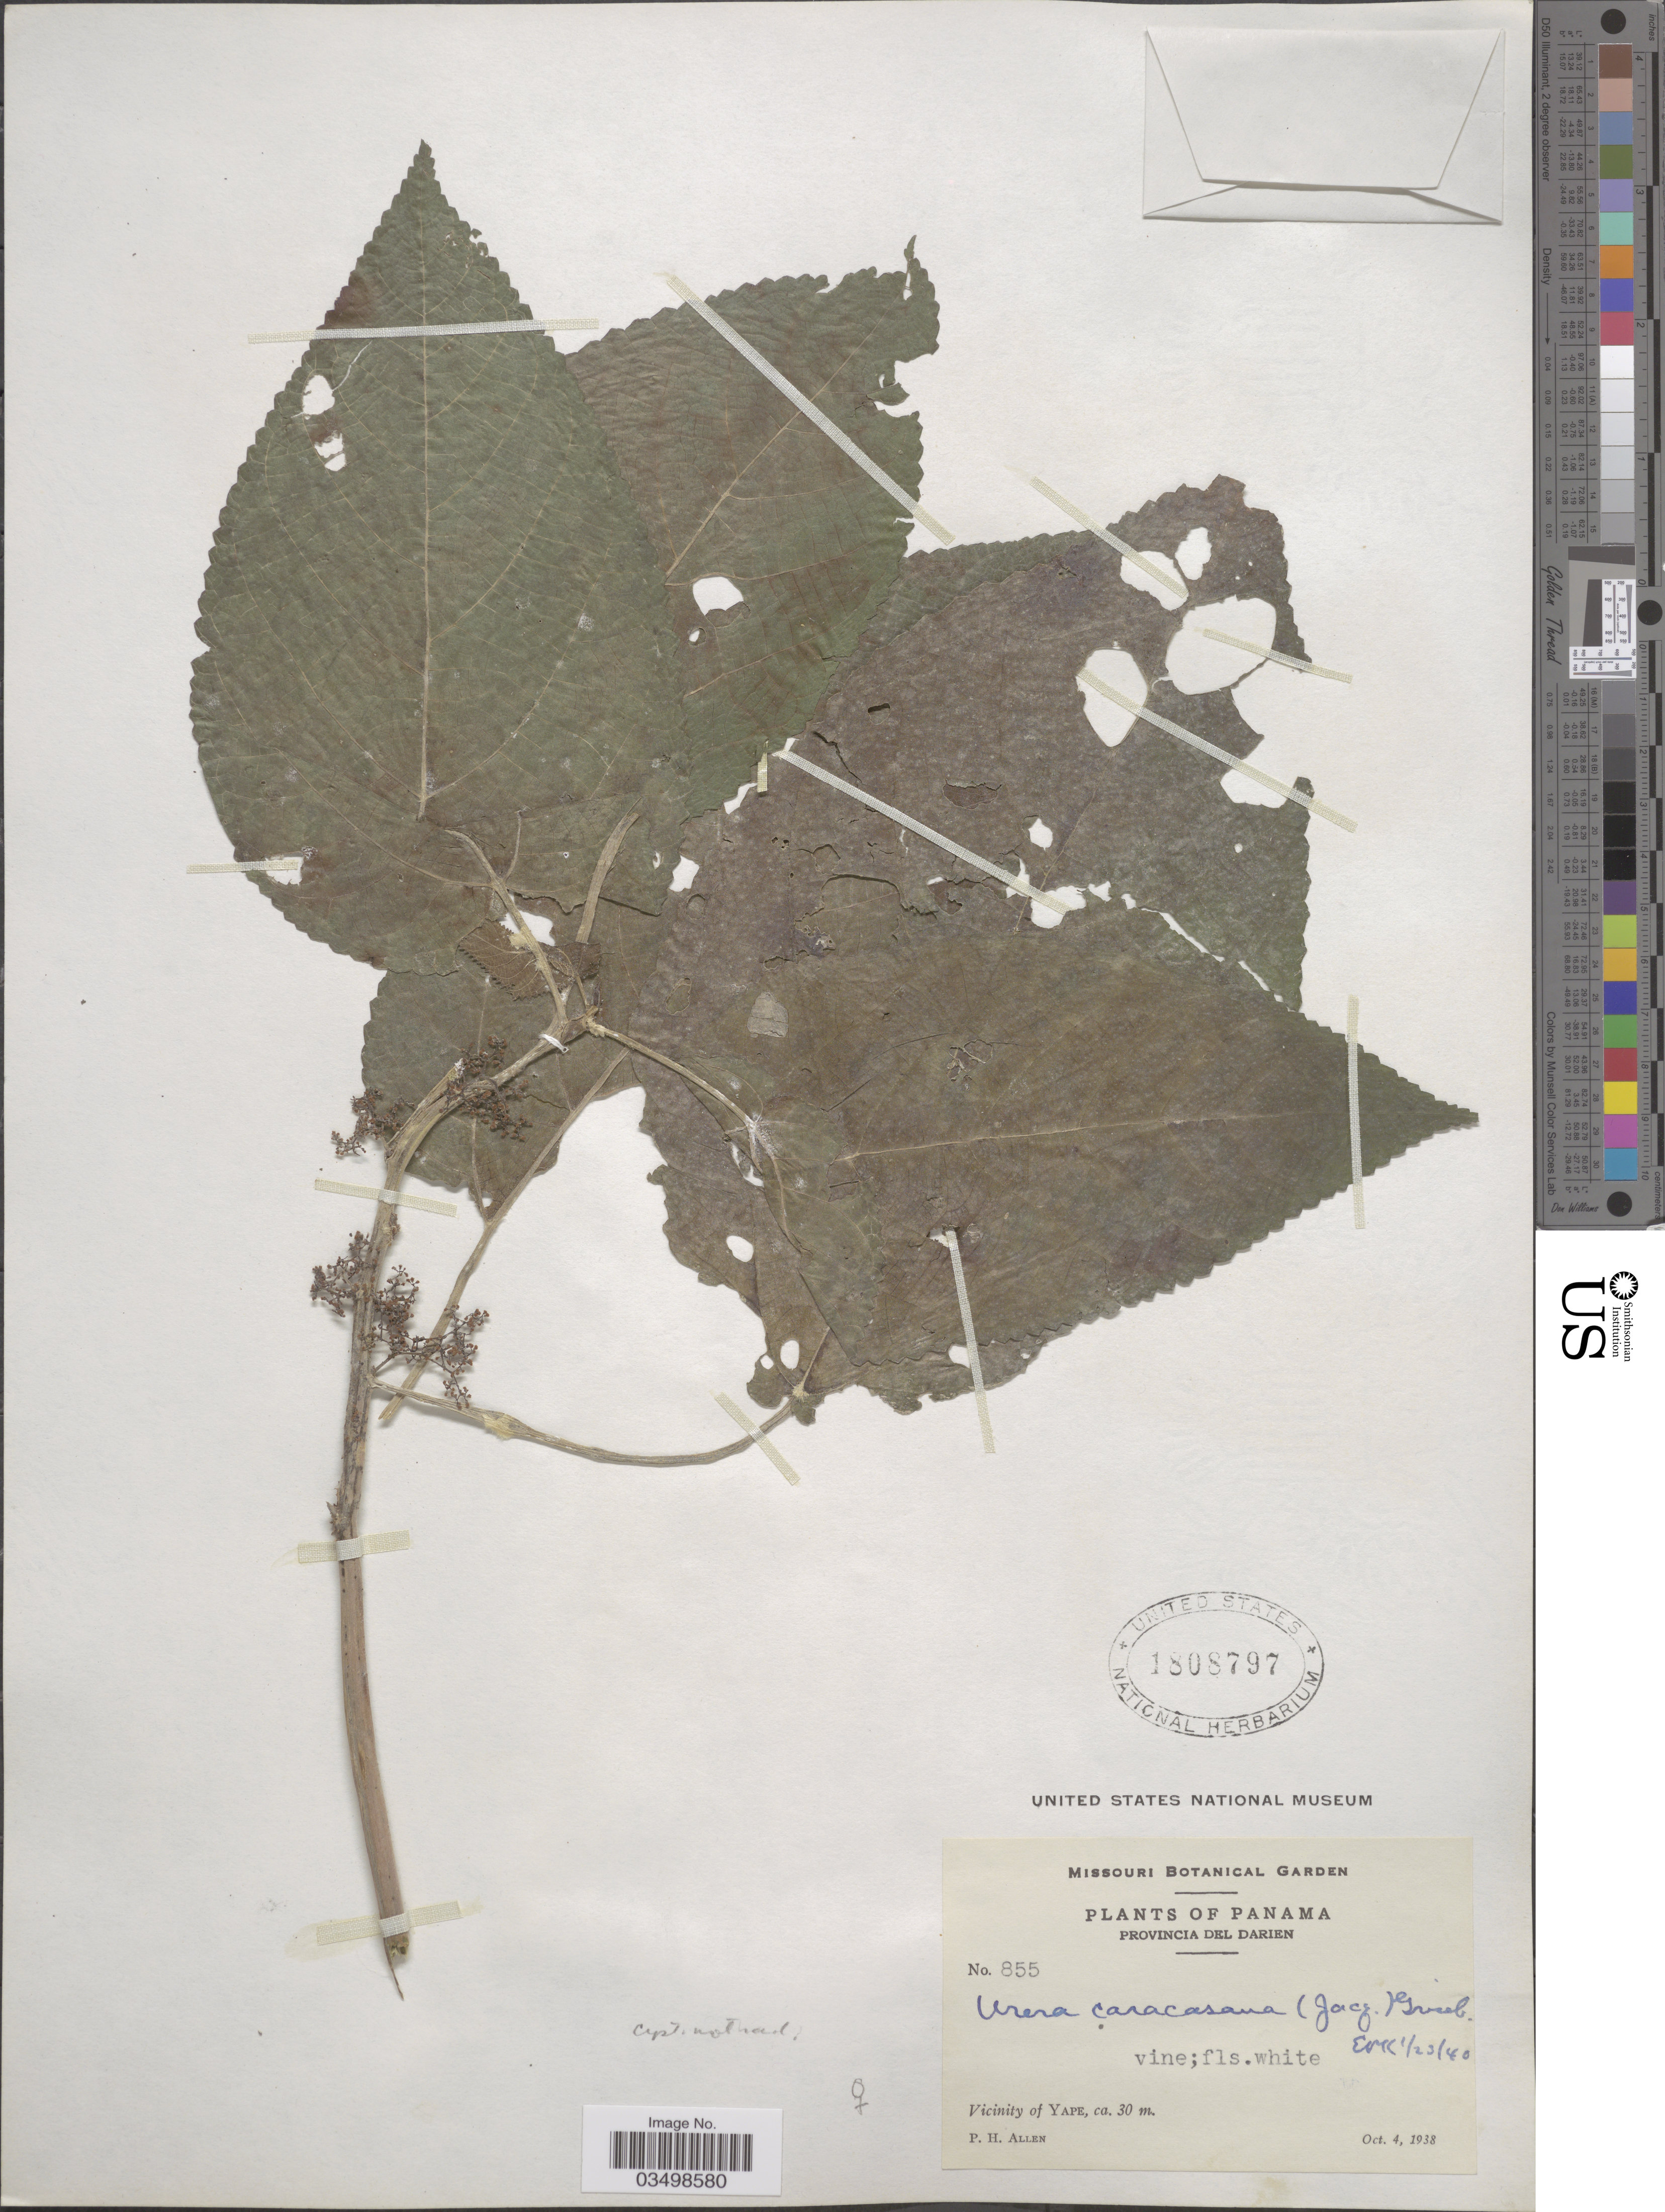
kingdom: Plantae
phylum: Tracheophyta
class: Magnoliopsida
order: Rosales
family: Urticaceae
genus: Urera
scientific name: Urera caracasana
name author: (Jacq.) Gaudich. ex Griseb.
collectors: P. H. Allen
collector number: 855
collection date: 1938-10-04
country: Panama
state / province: Darien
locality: Vicinity of Yape.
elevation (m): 30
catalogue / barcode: US 1808797